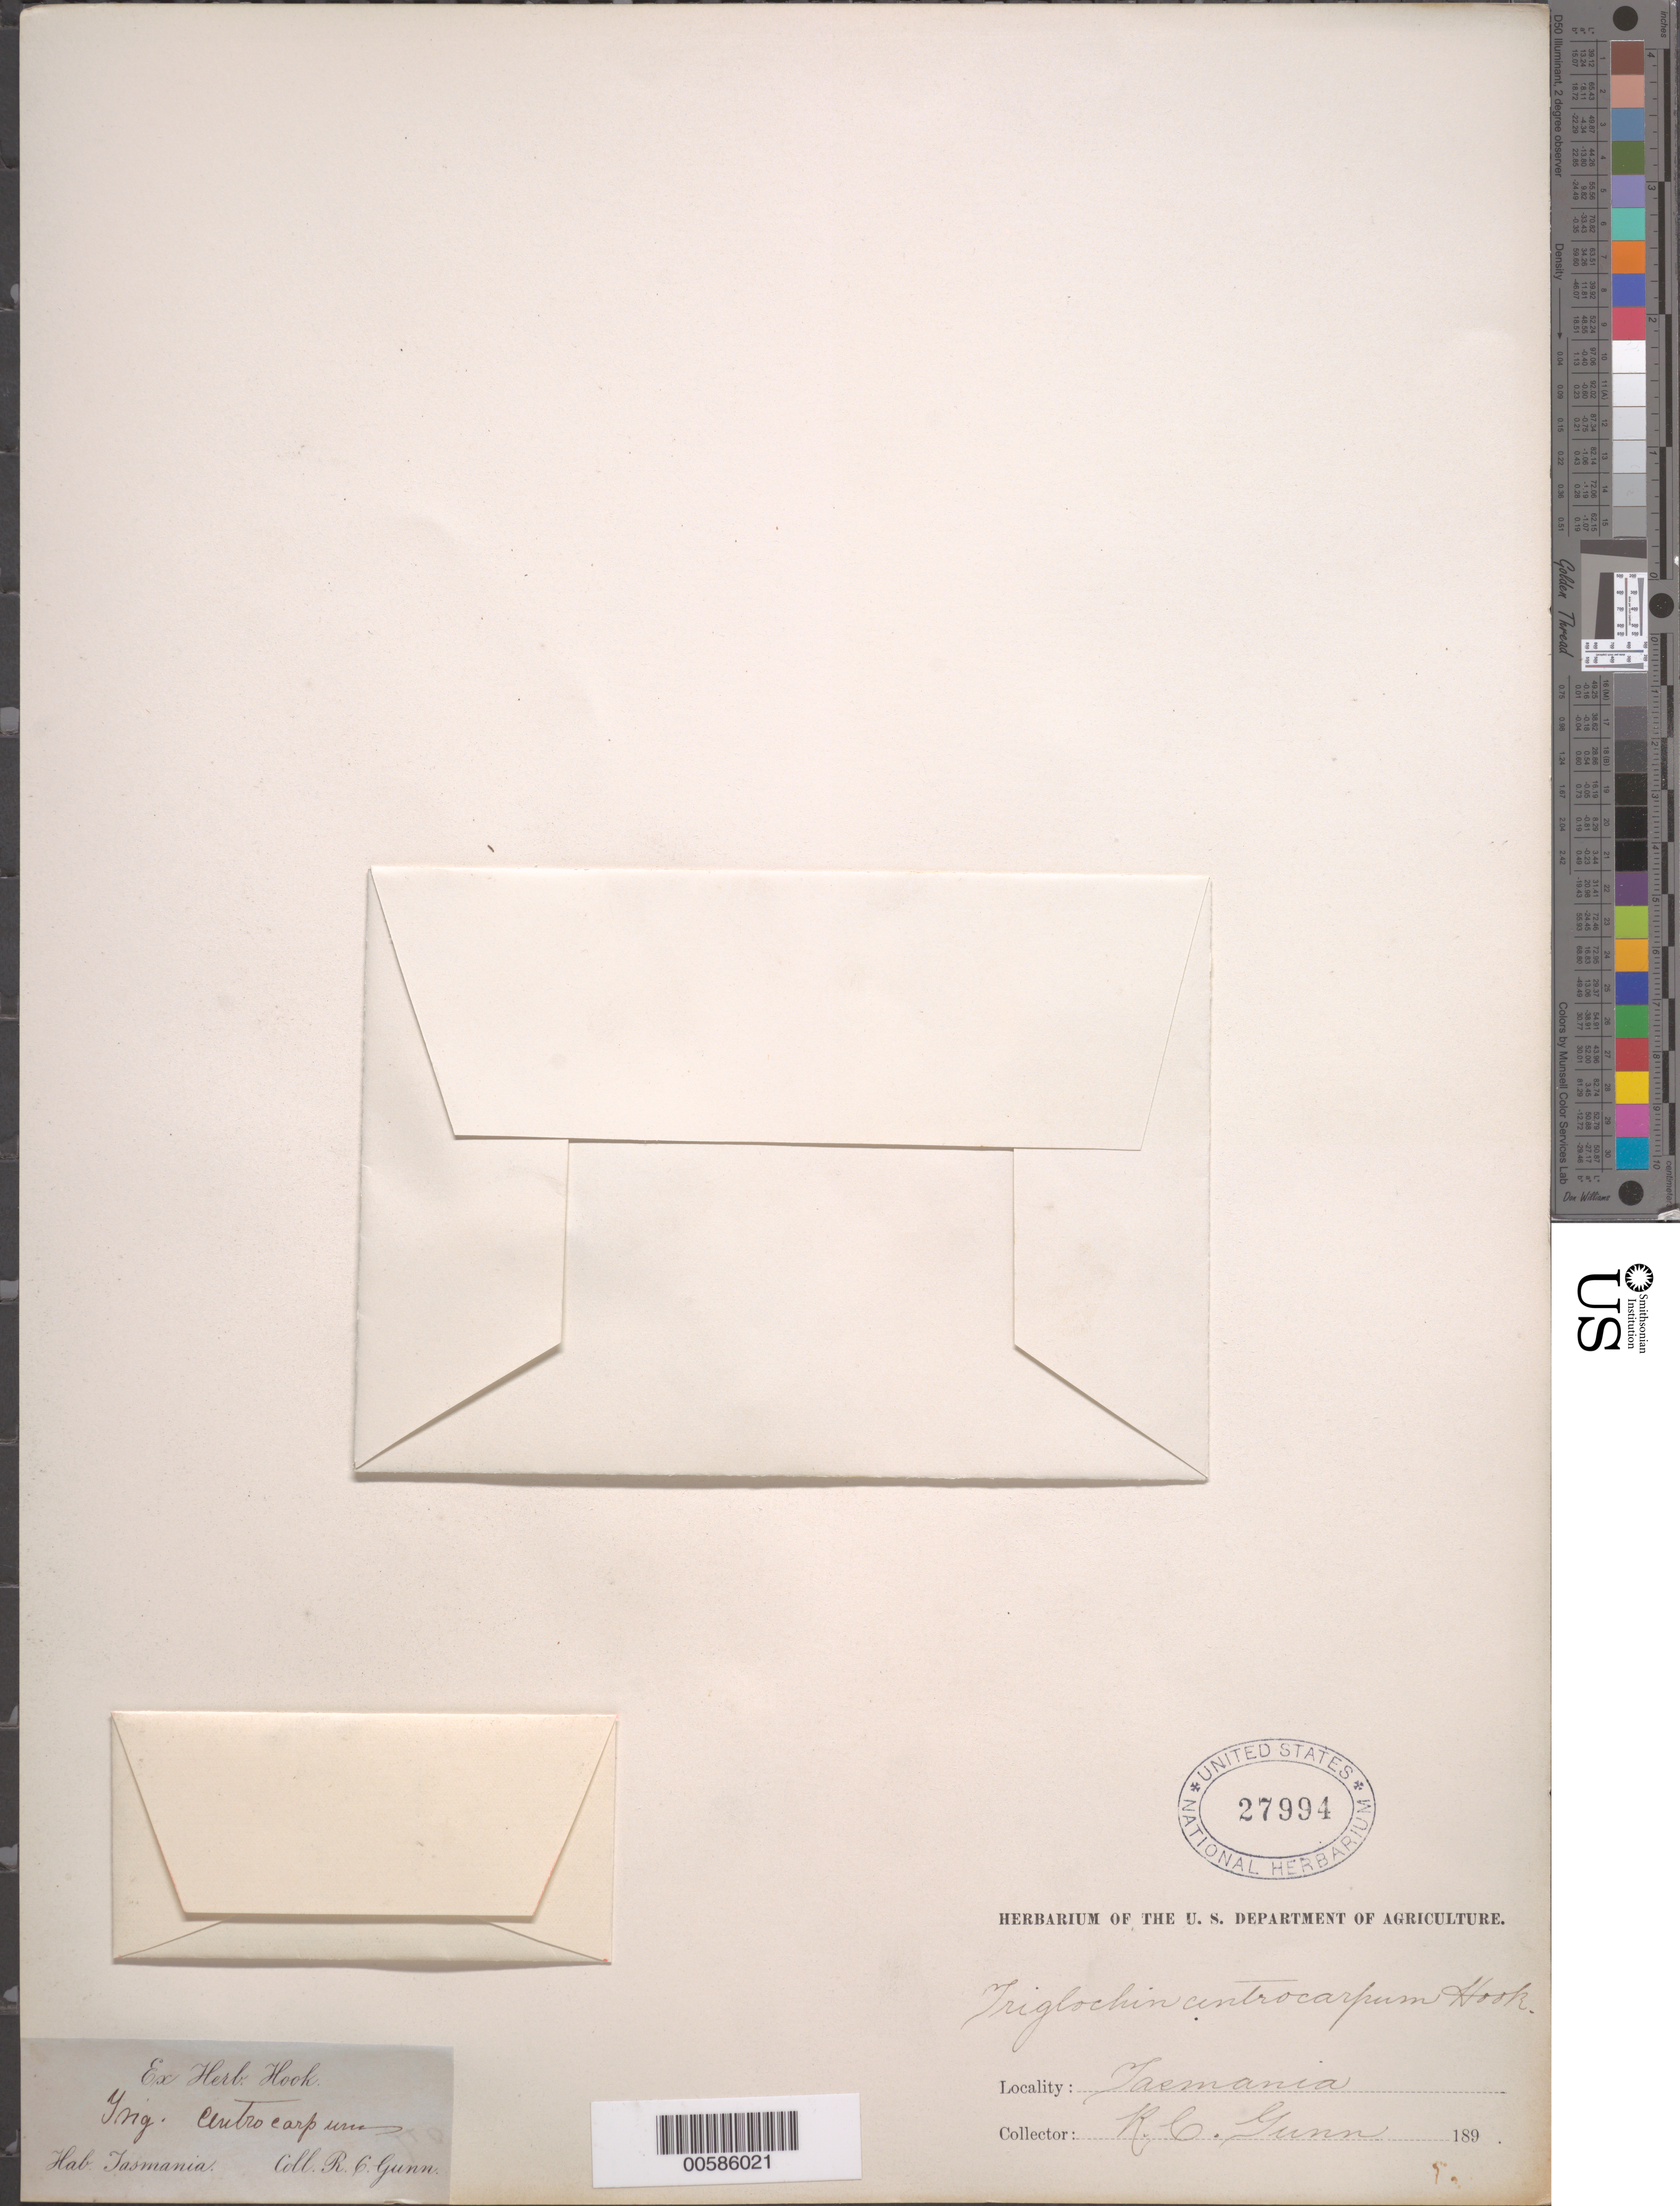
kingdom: Plantae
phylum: Tracheophyta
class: Liliopsida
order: Alismatales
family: Juncaginaceae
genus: Triglochin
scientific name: Triglochin centrocarpa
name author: Hook.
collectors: R. Gunn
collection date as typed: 189-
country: Australia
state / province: Tasmania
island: Tasmania Island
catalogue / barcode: US 27994